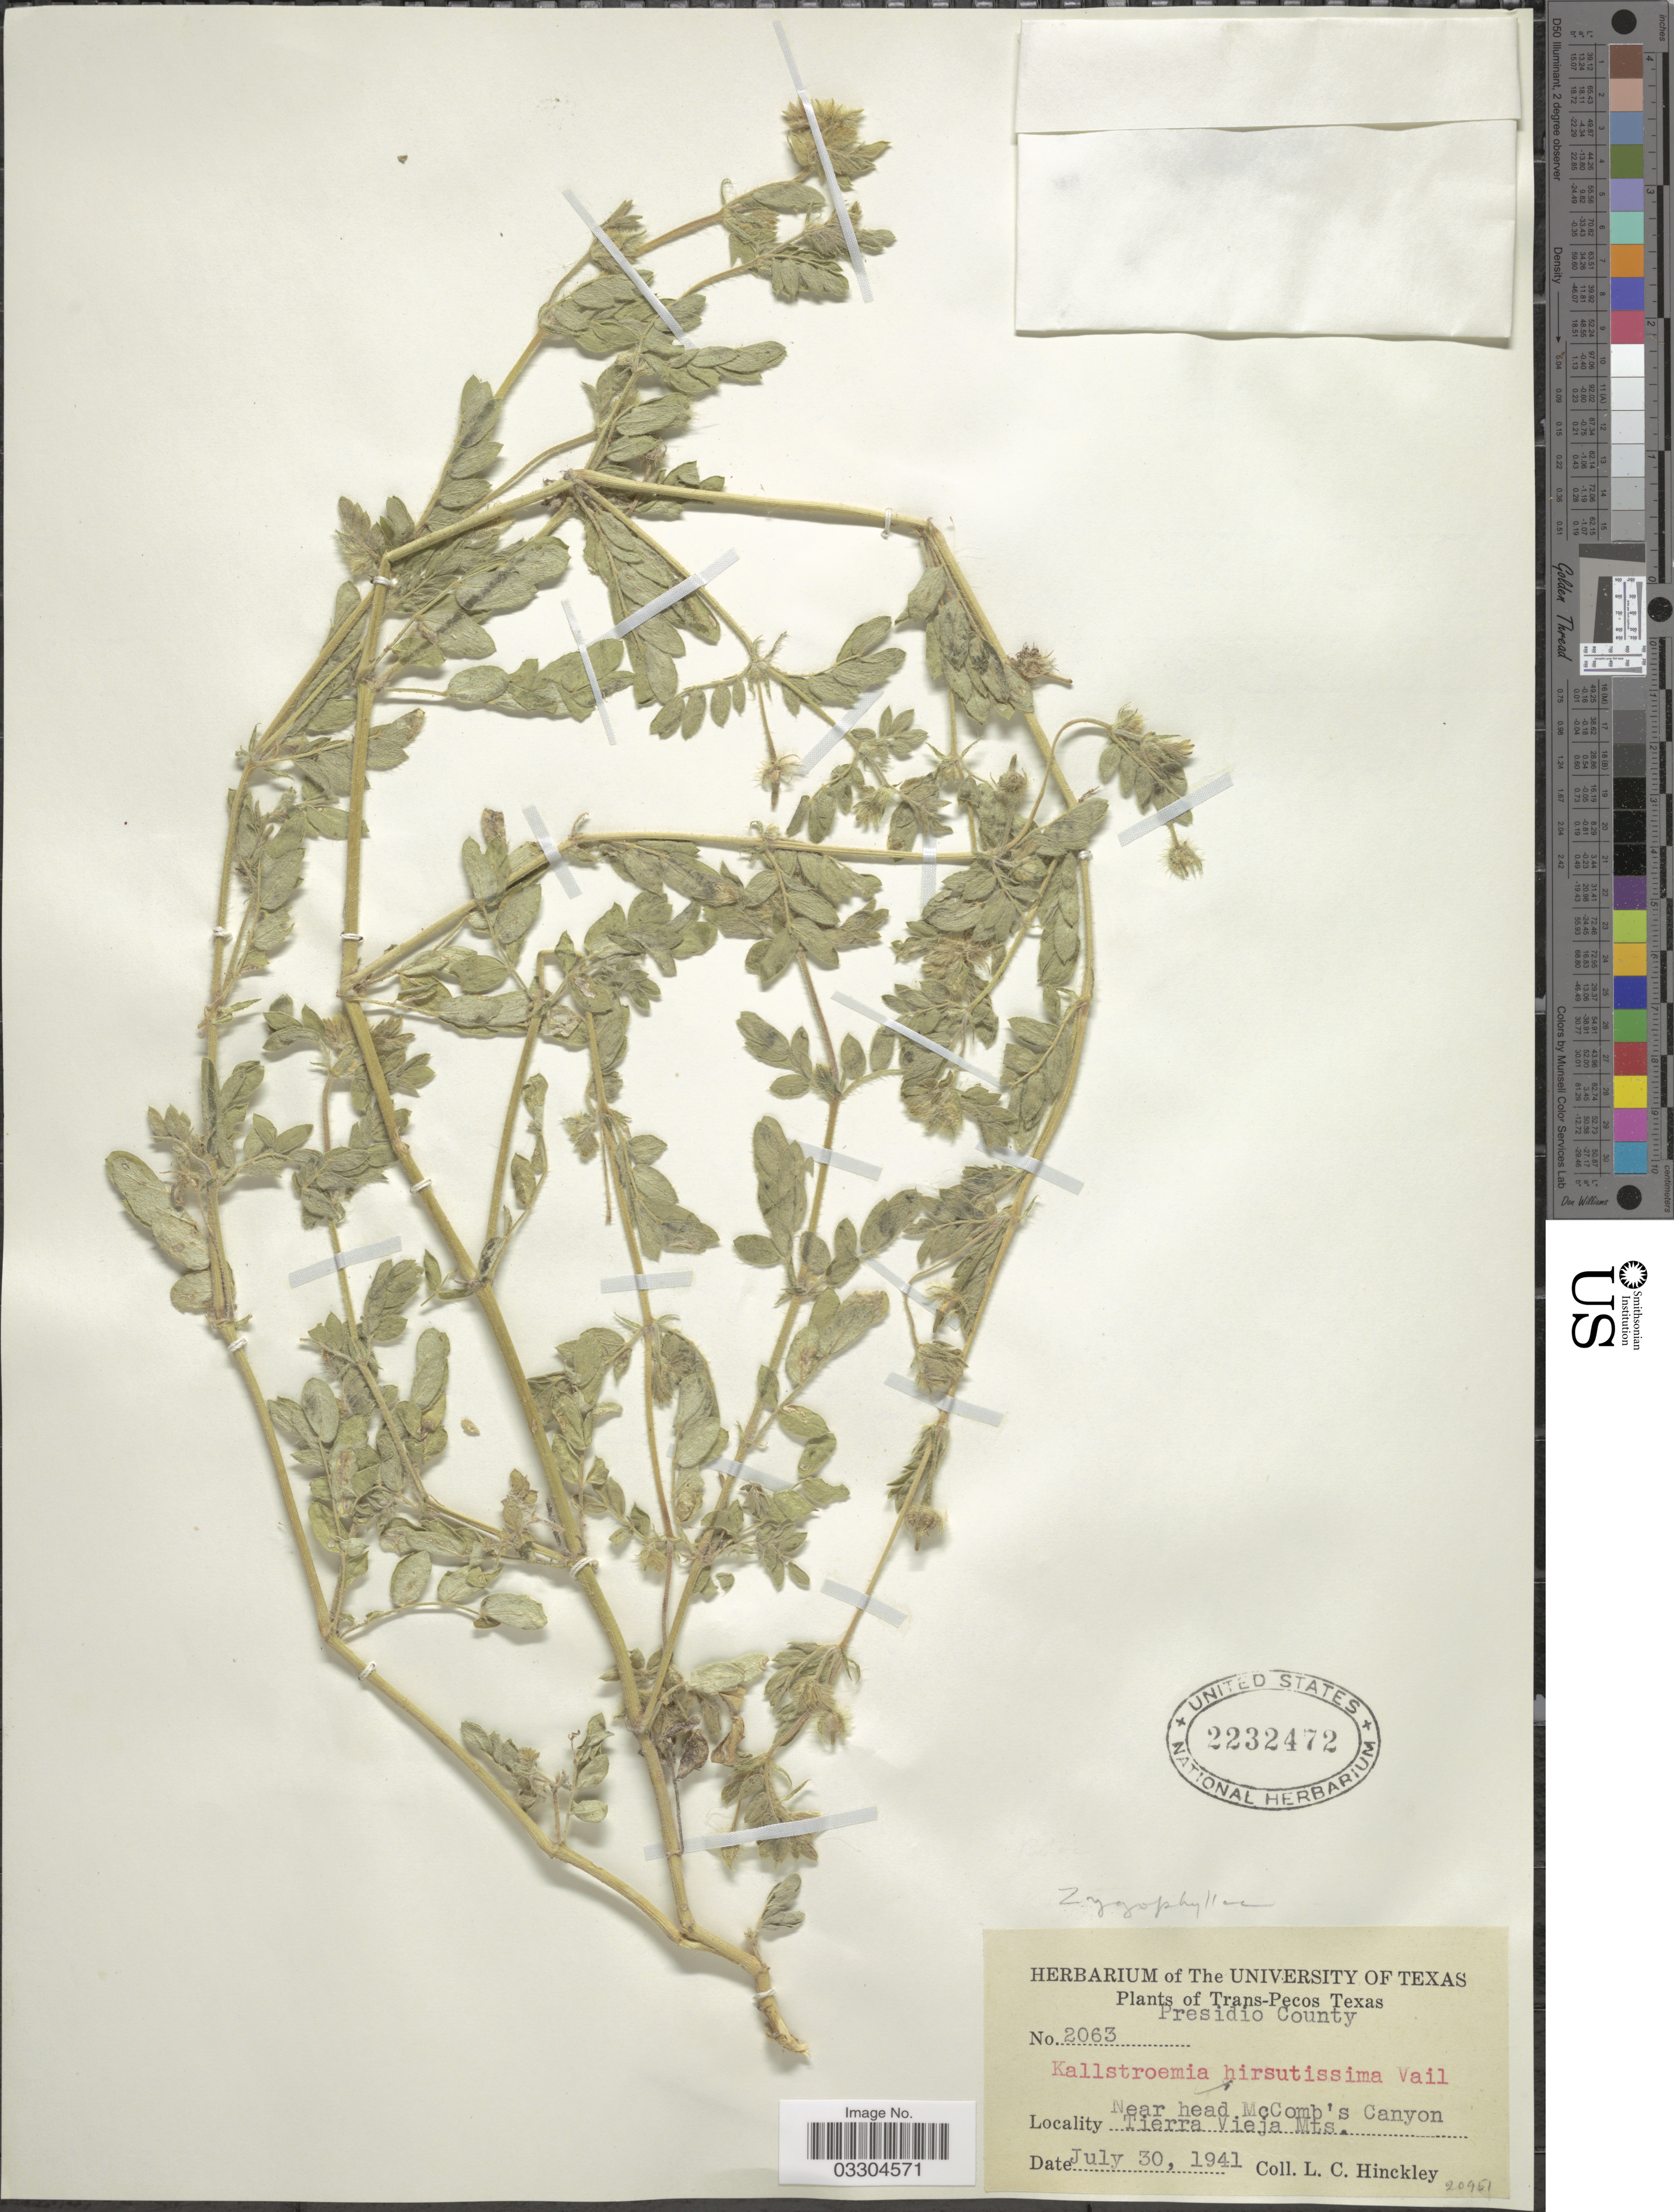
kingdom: Plantae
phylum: Tracheophyta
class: Magnoliopsida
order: Zygophyllales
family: Zygophyllaceae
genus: Kallstroemia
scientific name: Kallstroemia hirsutissima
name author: Vail in Small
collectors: L. Hinckley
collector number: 2063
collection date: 1941-07-30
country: United States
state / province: Texas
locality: Trans-Pecos. Presidio County. Near head. McComb's Canyon. Tierra Vieja Mts.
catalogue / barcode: US 2232472